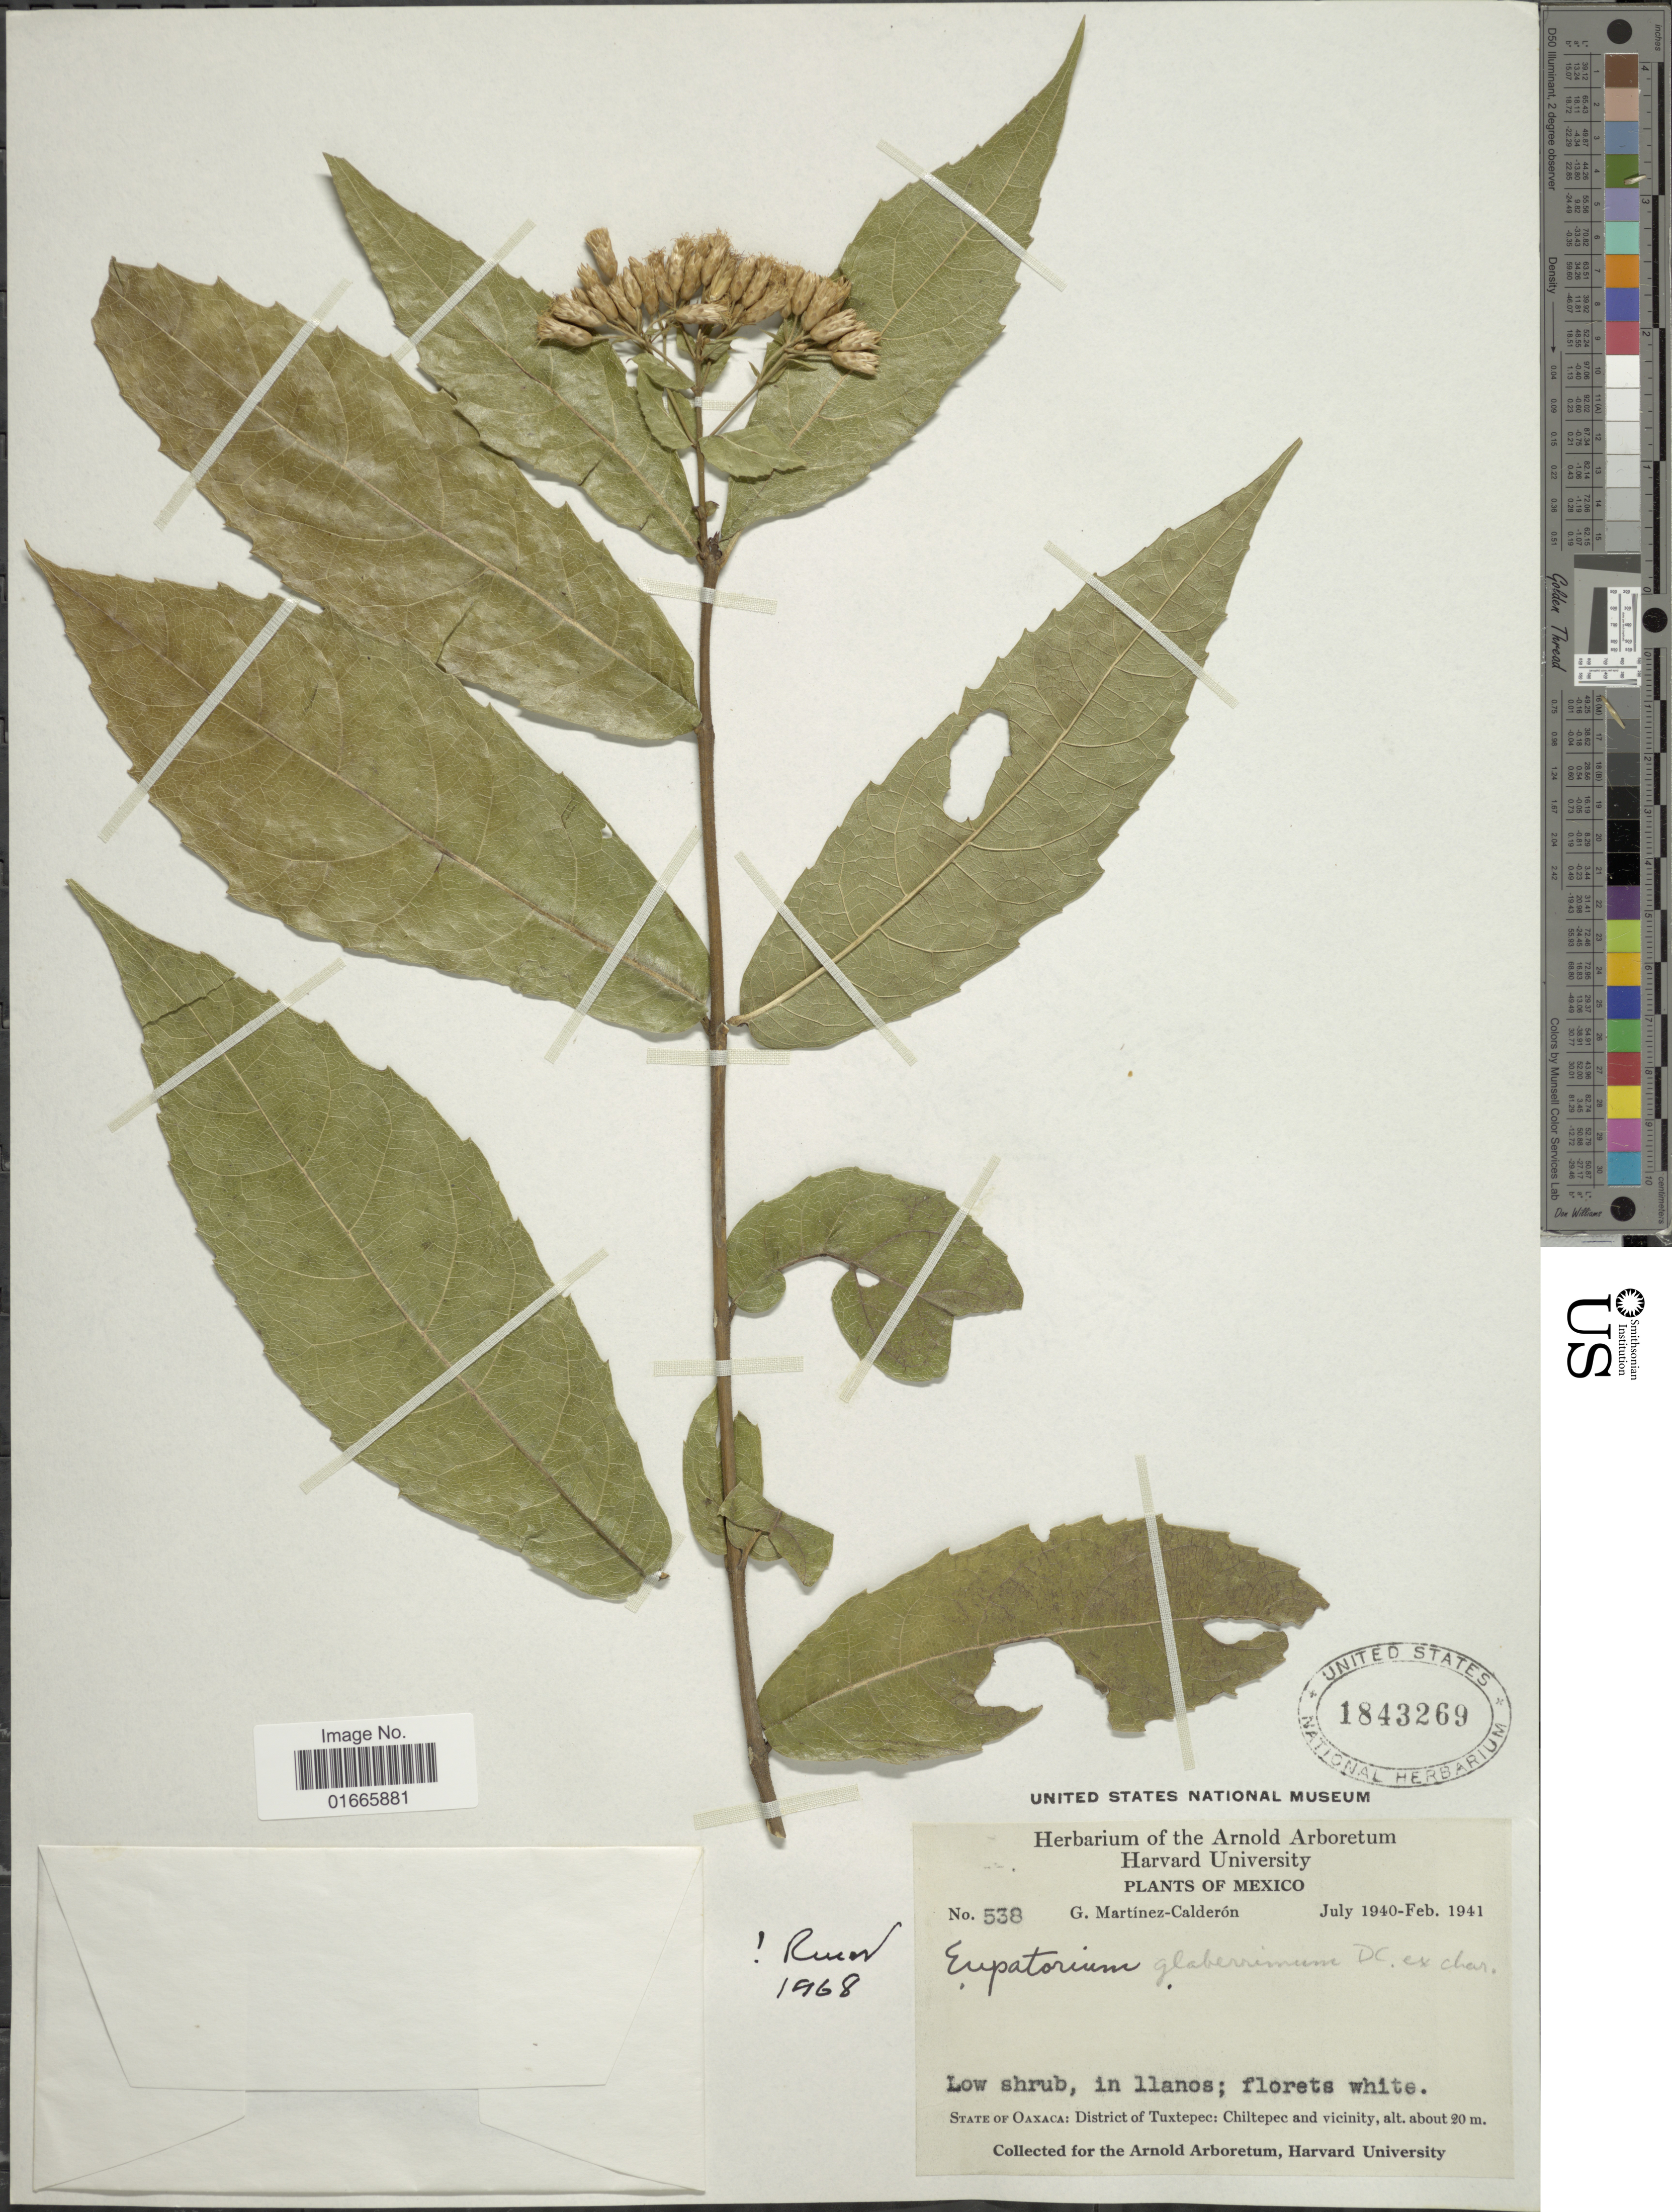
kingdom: Plantae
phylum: Tracheophyta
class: Magnoliopsida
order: Asterales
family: Asteraceae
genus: Chromolaena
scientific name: Chromolaena glaberrima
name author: (DC.) R.M. King & H. Rob.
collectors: G. Martínez Calderón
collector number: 538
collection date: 1940-07/1941-02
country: Mexico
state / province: Oaxaca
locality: State of Oaxaca: District of Tuxtepec: Chiltepec and vicinity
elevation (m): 20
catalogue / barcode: US 1843269